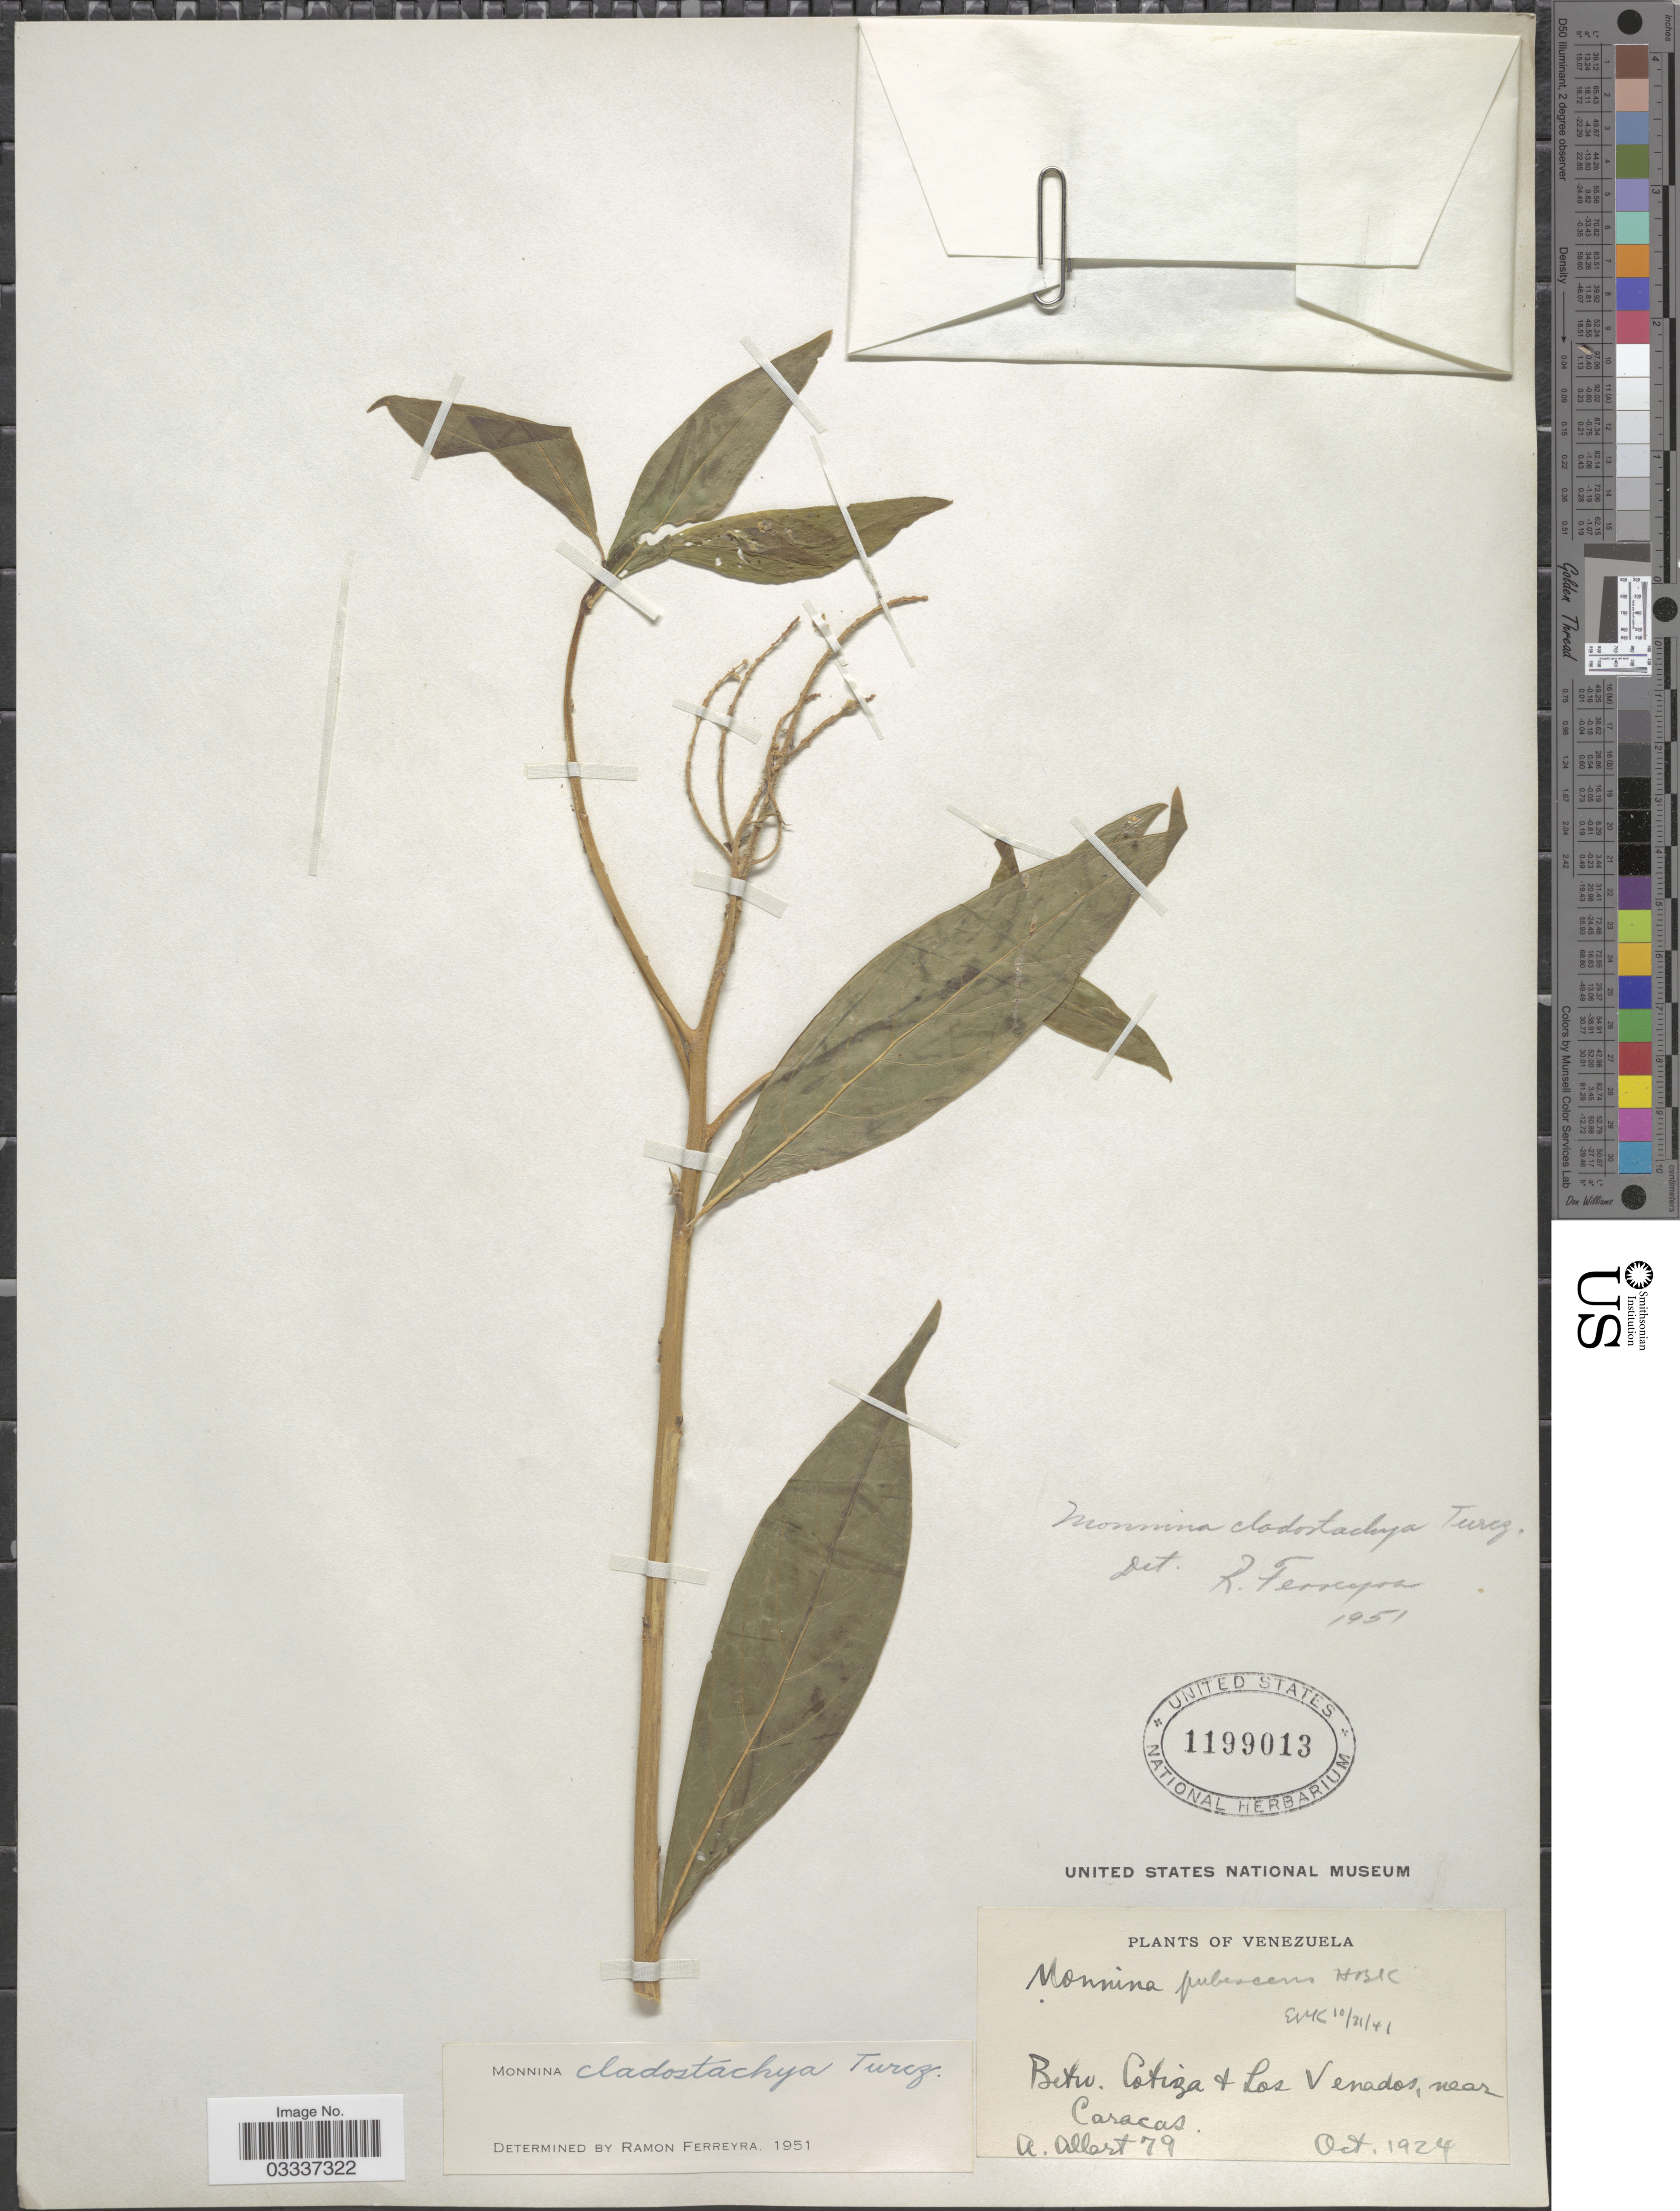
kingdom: Plantae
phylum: Tracheophyta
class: Magnoliopsida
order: Fabales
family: Polygalaceae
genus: Monnina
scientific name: Monnina cladostachya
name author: Turcz.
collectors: A. Allart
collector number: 79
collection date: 1924-10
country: Venezuela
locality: Betw. Cotiza & Los Venados, near Caracas.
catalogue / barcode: US 1199013